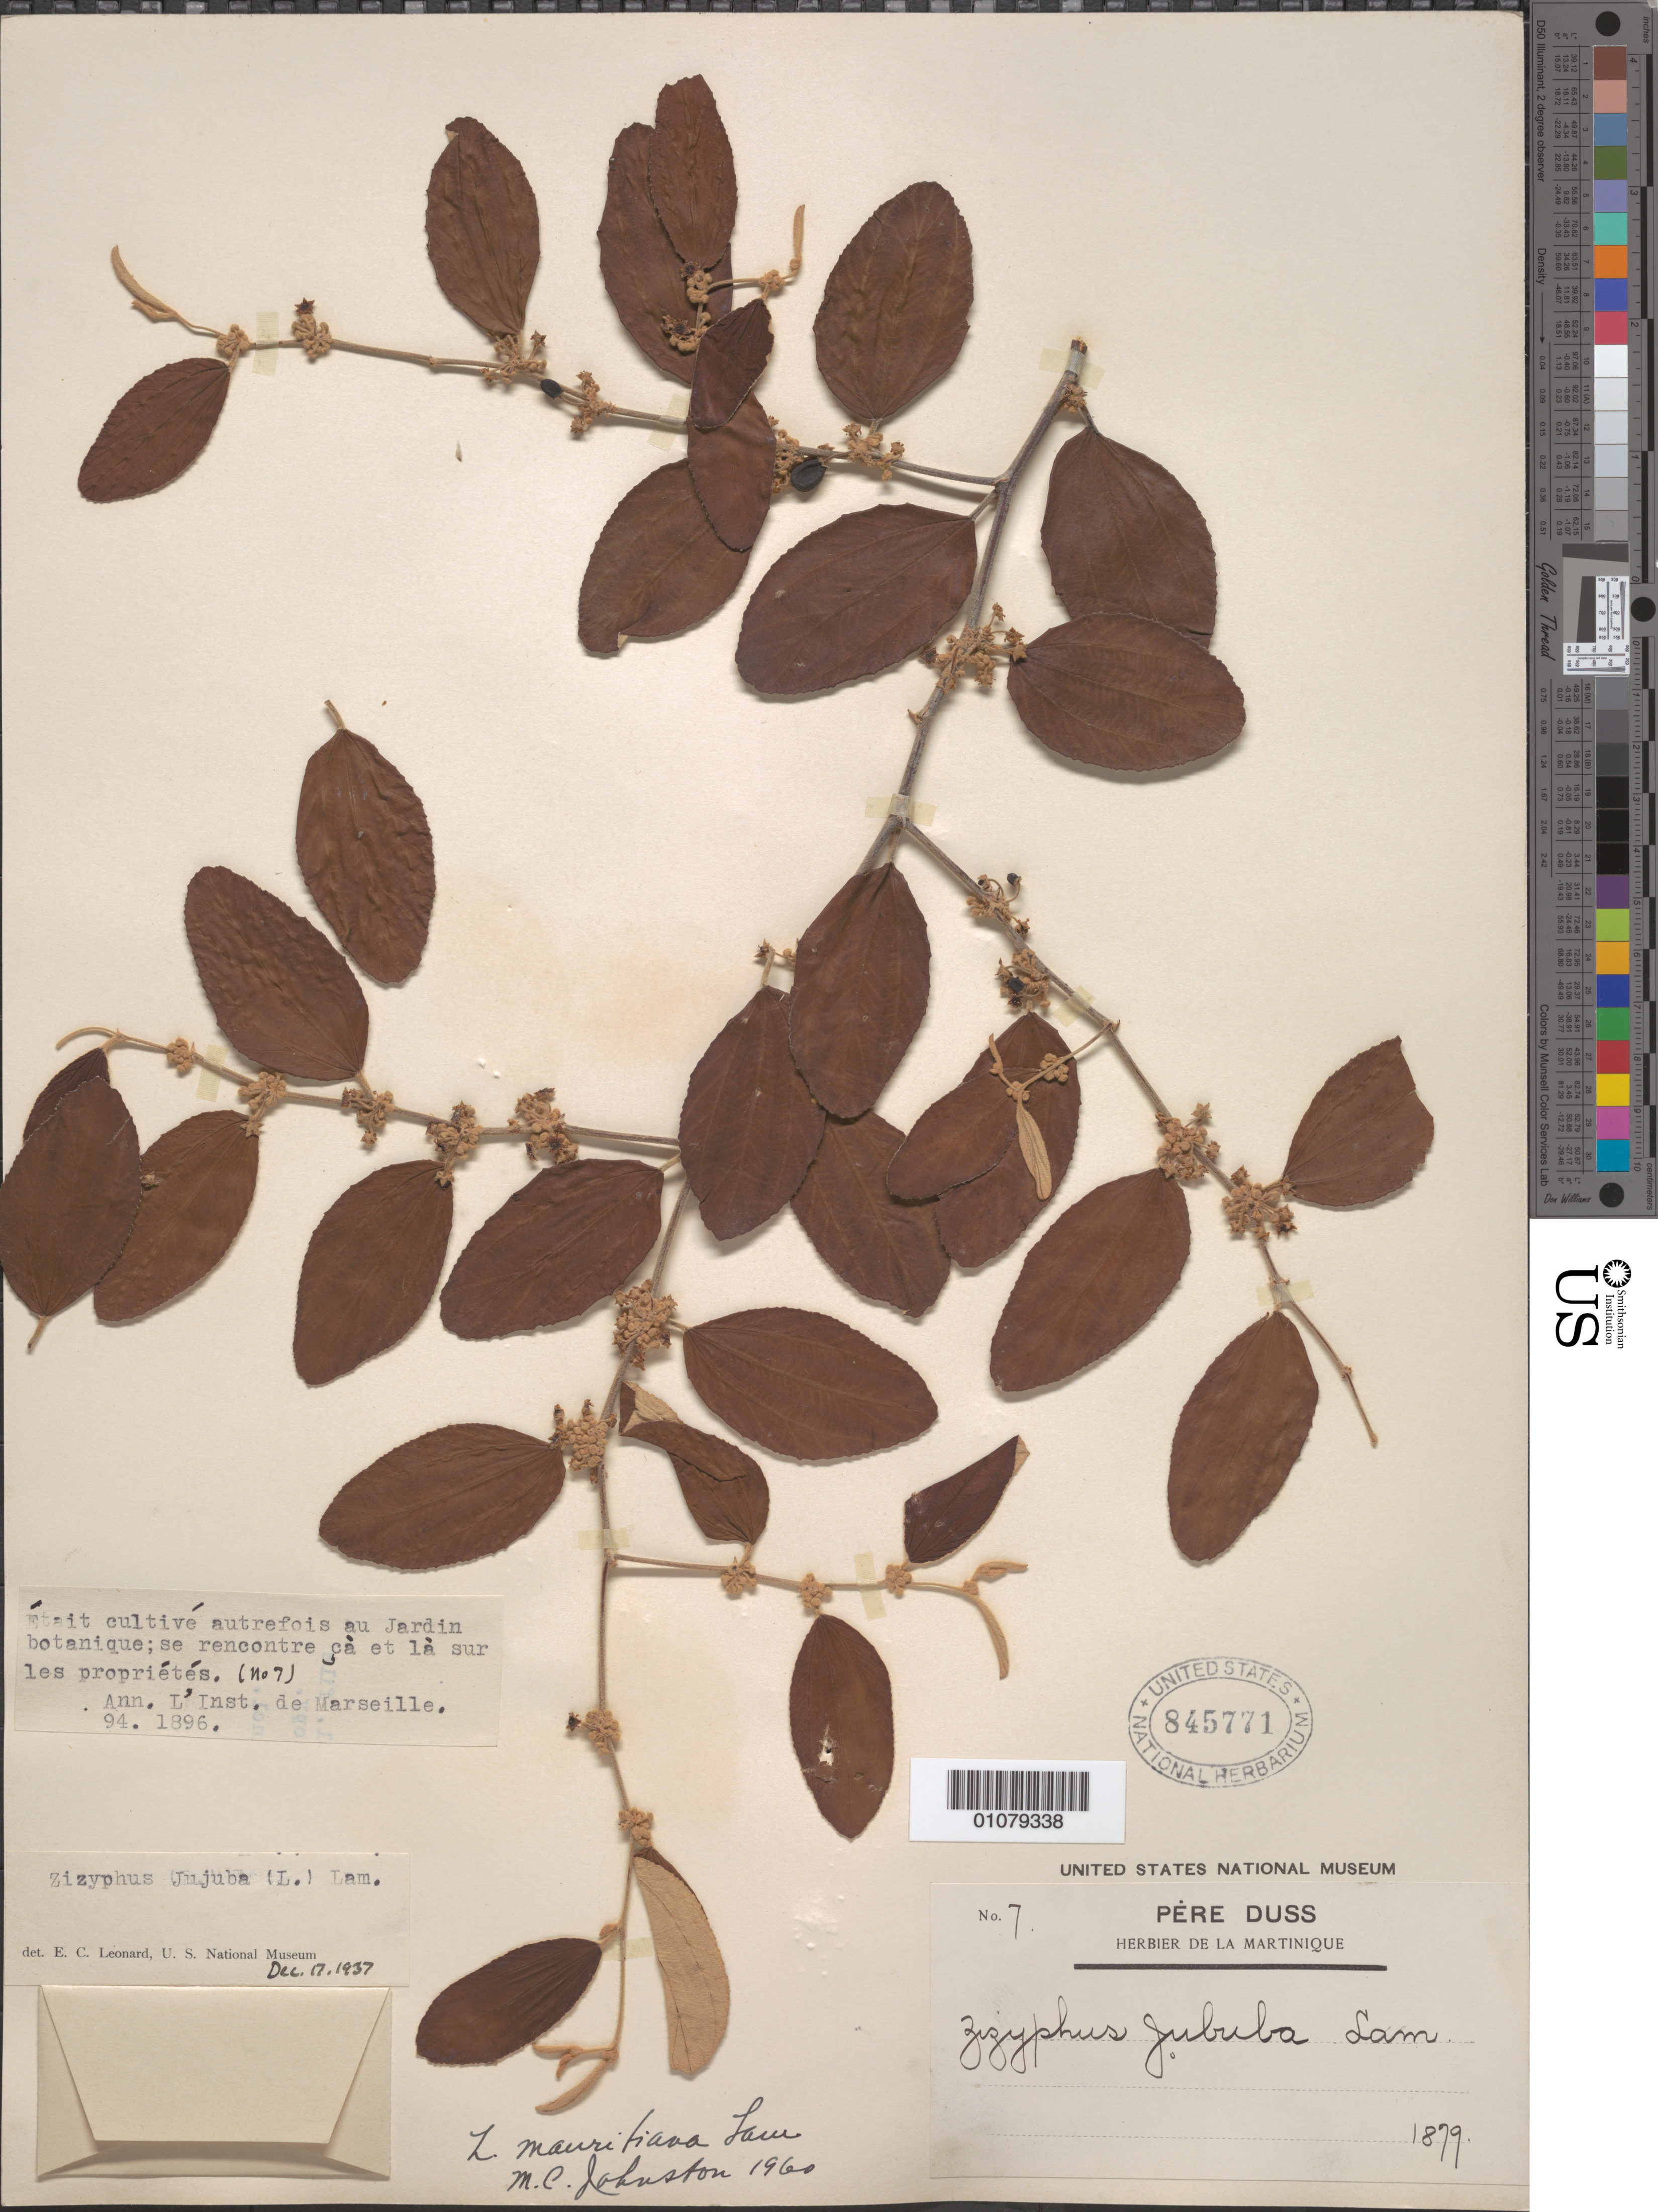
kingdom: Plantae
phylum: Tracheophyta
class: Magnoliopsida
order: Rosales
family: Rhamnaceae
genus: Ziziphus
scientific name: Ziziphus mauritiana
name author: Lam.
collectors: Père Duss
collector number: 7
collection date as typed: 1879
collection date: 1879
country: Martinique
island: Martinique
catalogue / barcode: US 845771